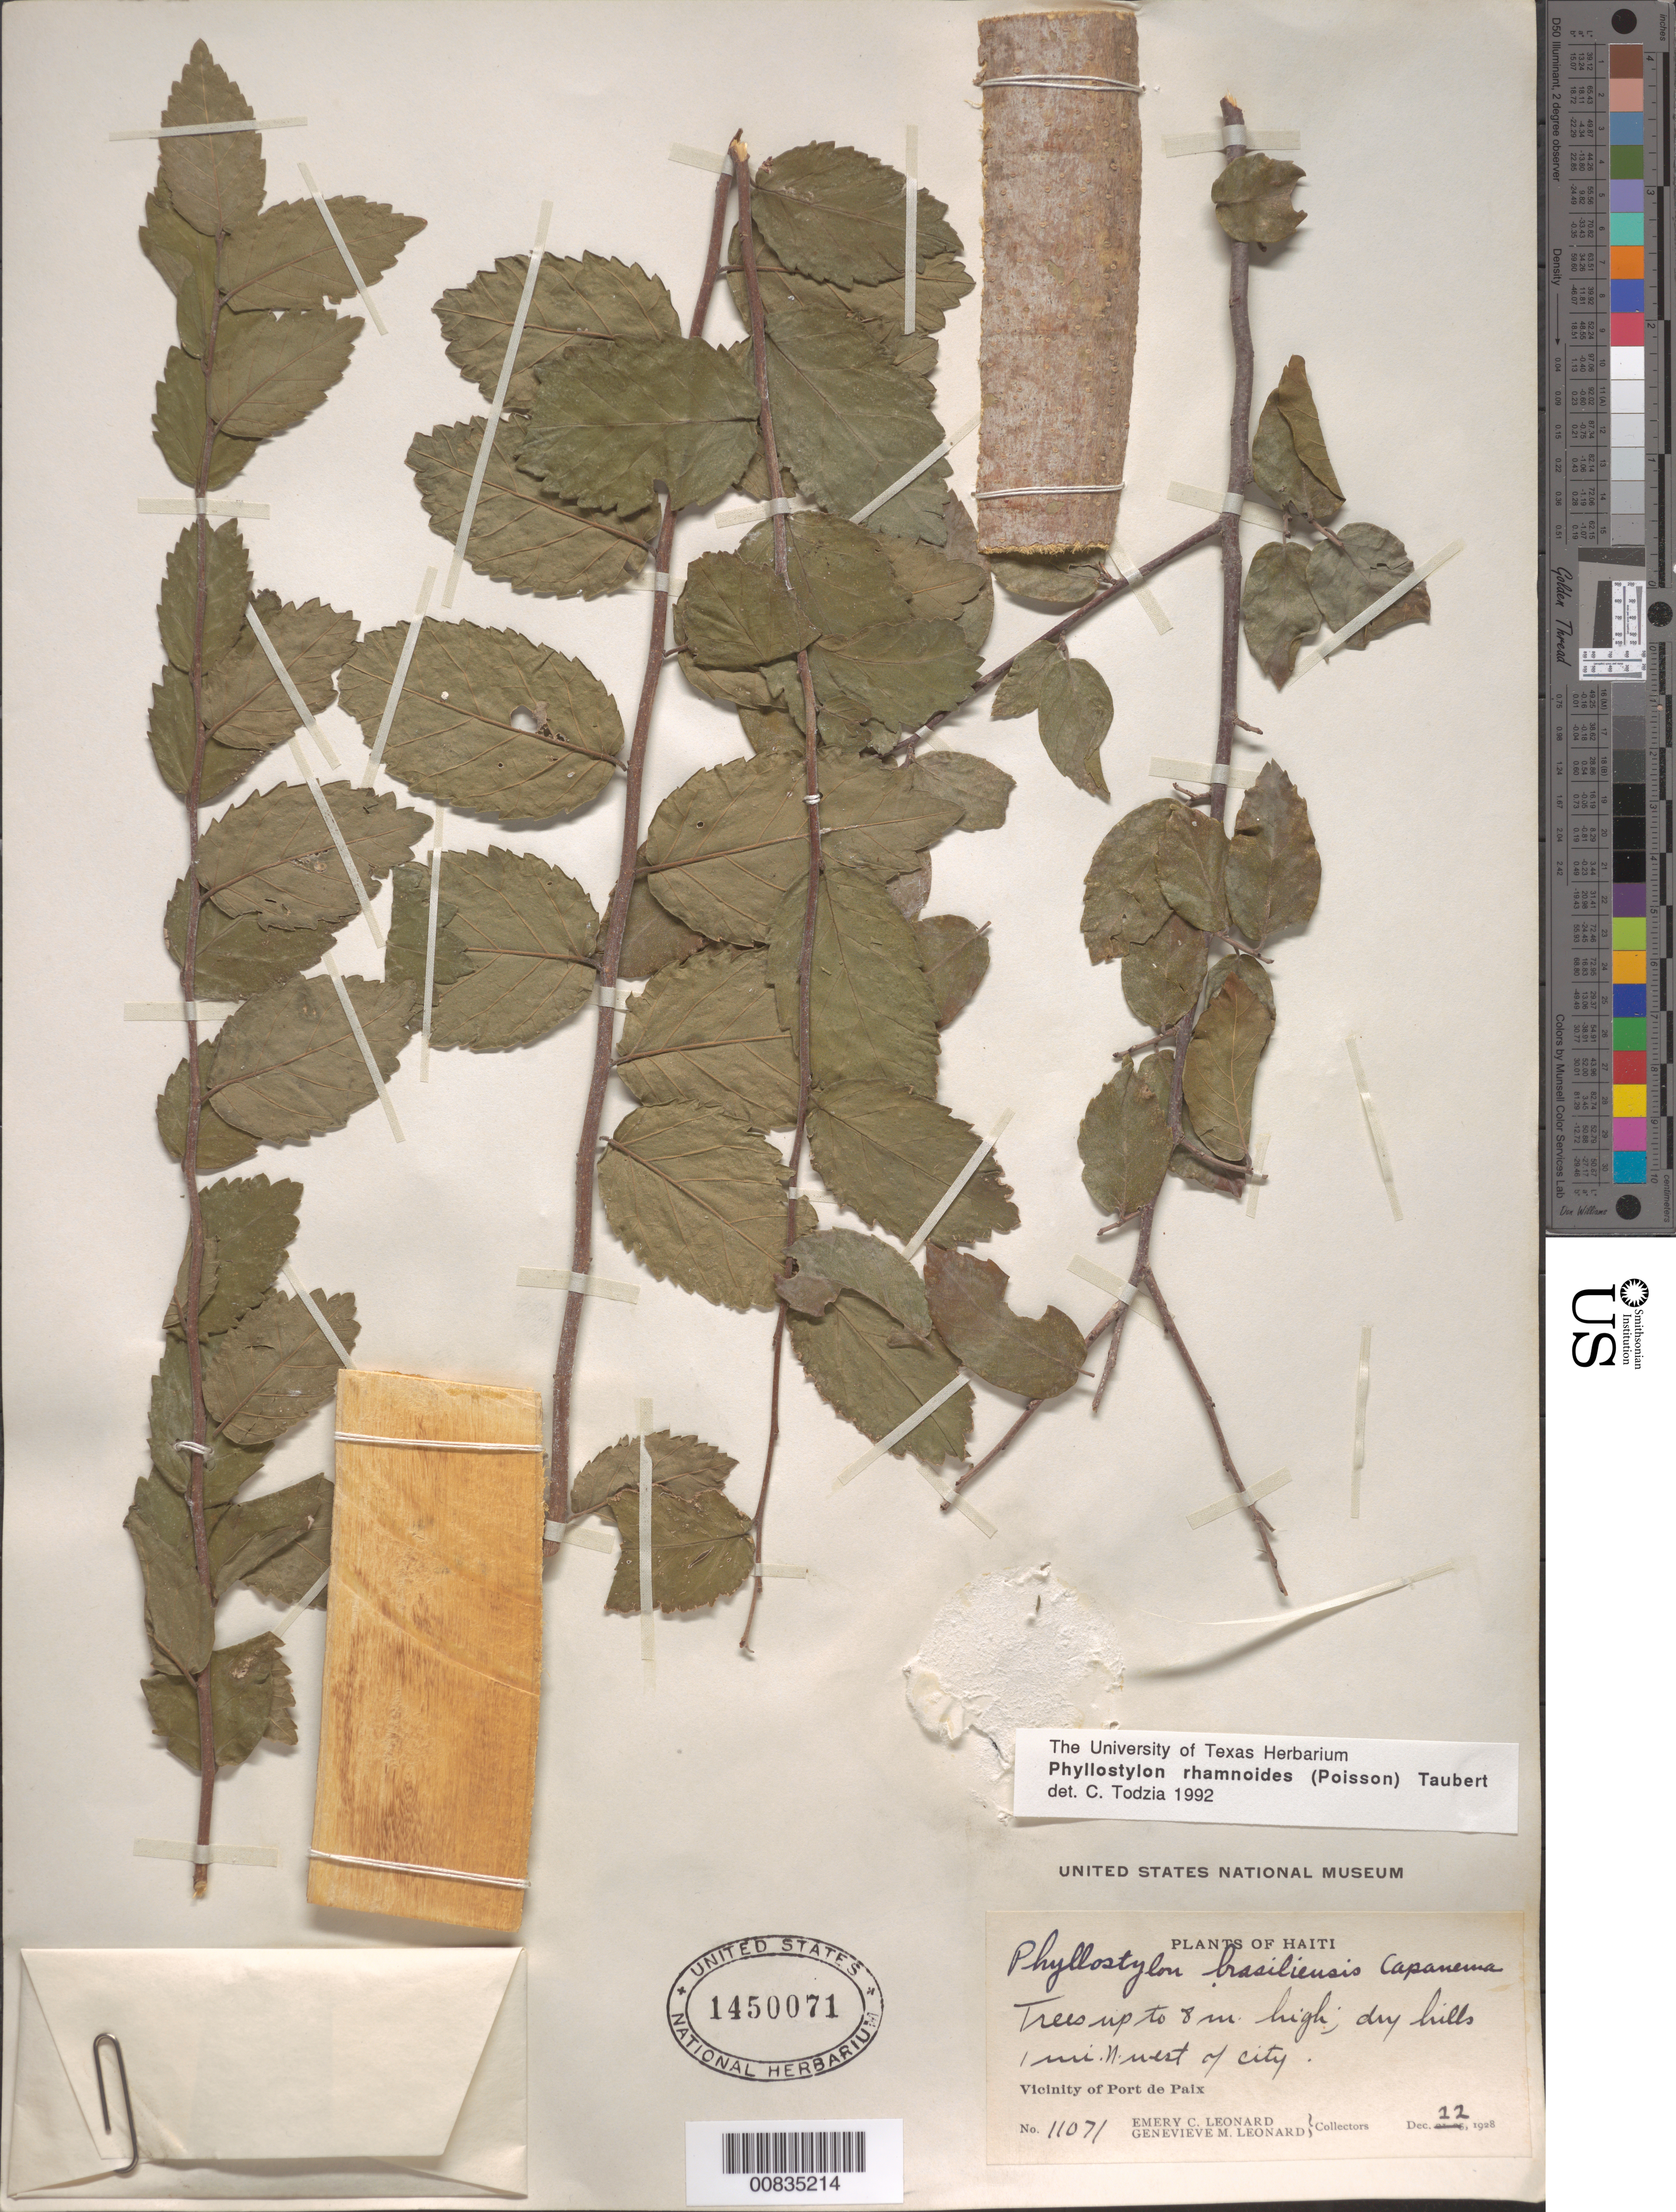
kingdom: Plantae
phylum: Tracheophyta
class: Magnoliopsida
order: Rosales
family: Ulmaceae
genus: Phyllostylon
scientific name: Phyllostylon rhamnoides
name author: (J. Poiss.) Taub.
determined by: Todzia, C. A., (TEX), University of Texas Austin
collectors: E. C. Leonard & G. M. Leonard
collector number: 11071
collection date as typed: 22 Dec 1928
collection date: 1928-12-22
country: Haiti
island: Hispaniola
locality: Vicinity of Port-de-Paix. 1 mi. northwest of city.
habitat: Dry hills.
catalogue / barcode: US 1450071